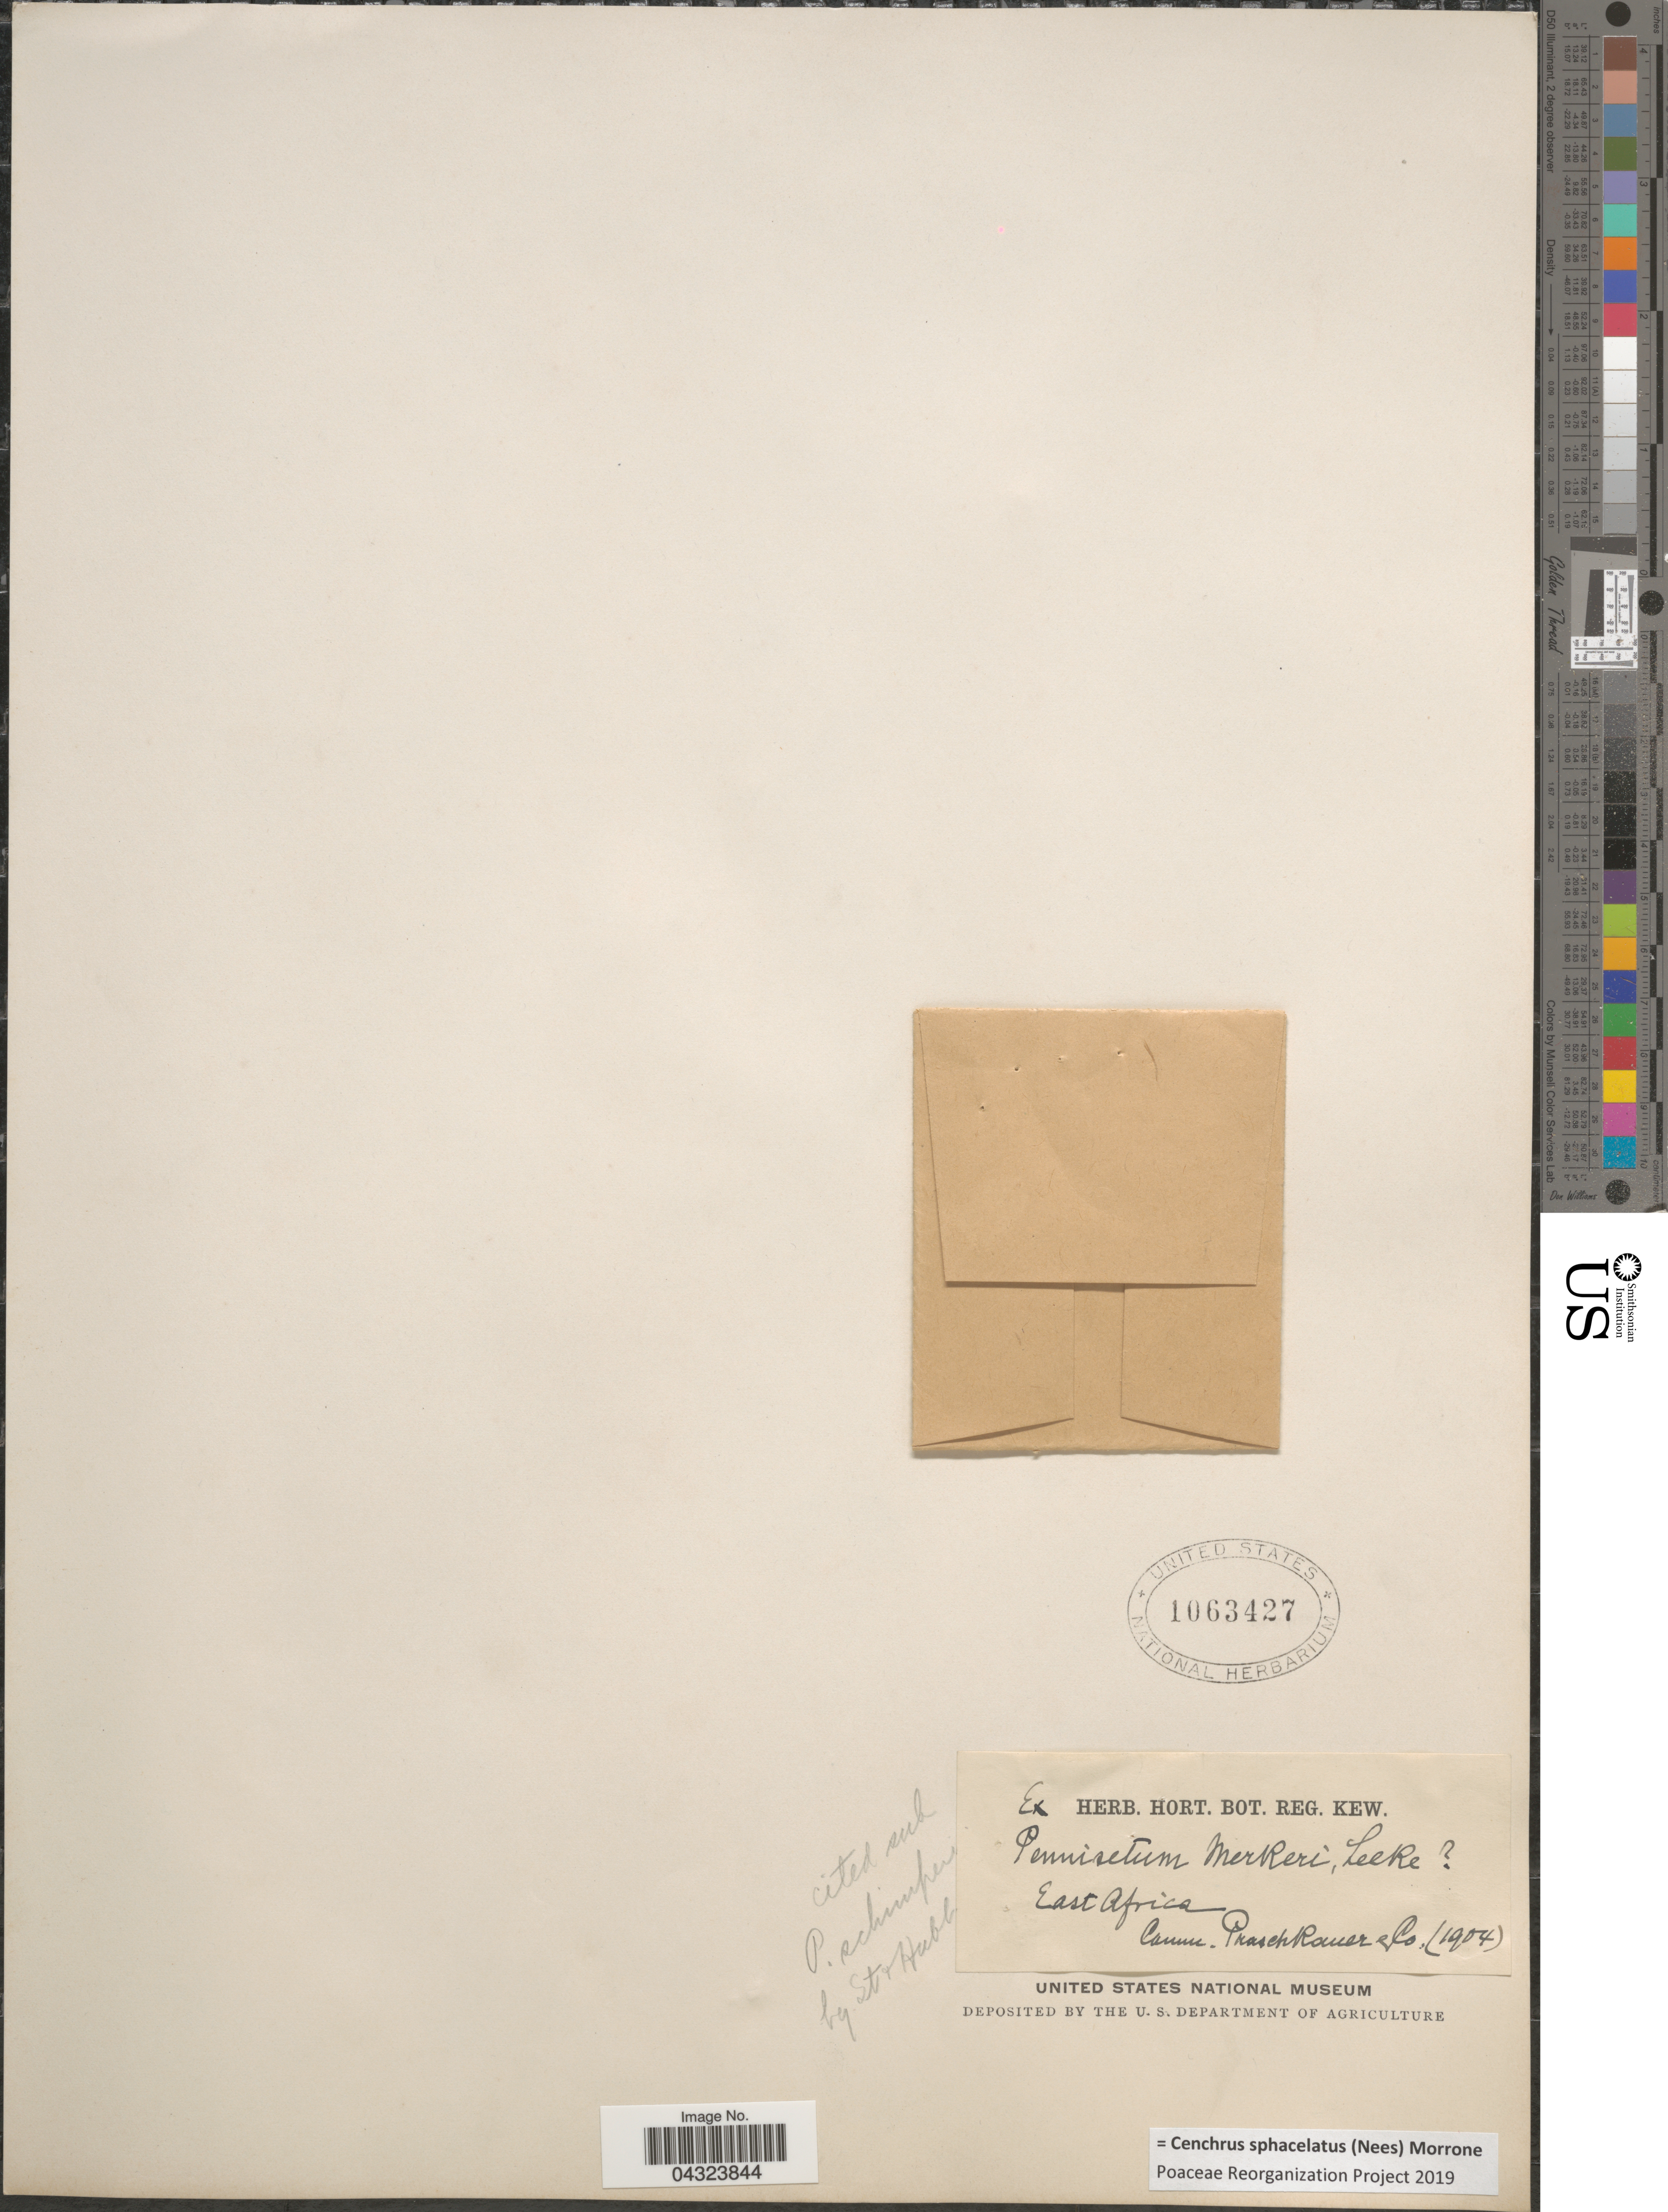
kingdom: Plantae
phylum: Tracheophyta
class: Liliopsida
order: Poales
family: Poaceae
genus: Cenchrus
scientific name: Cenchrus sphacelatus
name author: (Nees) Morrone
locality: East Africa.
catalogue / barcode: US 1063427